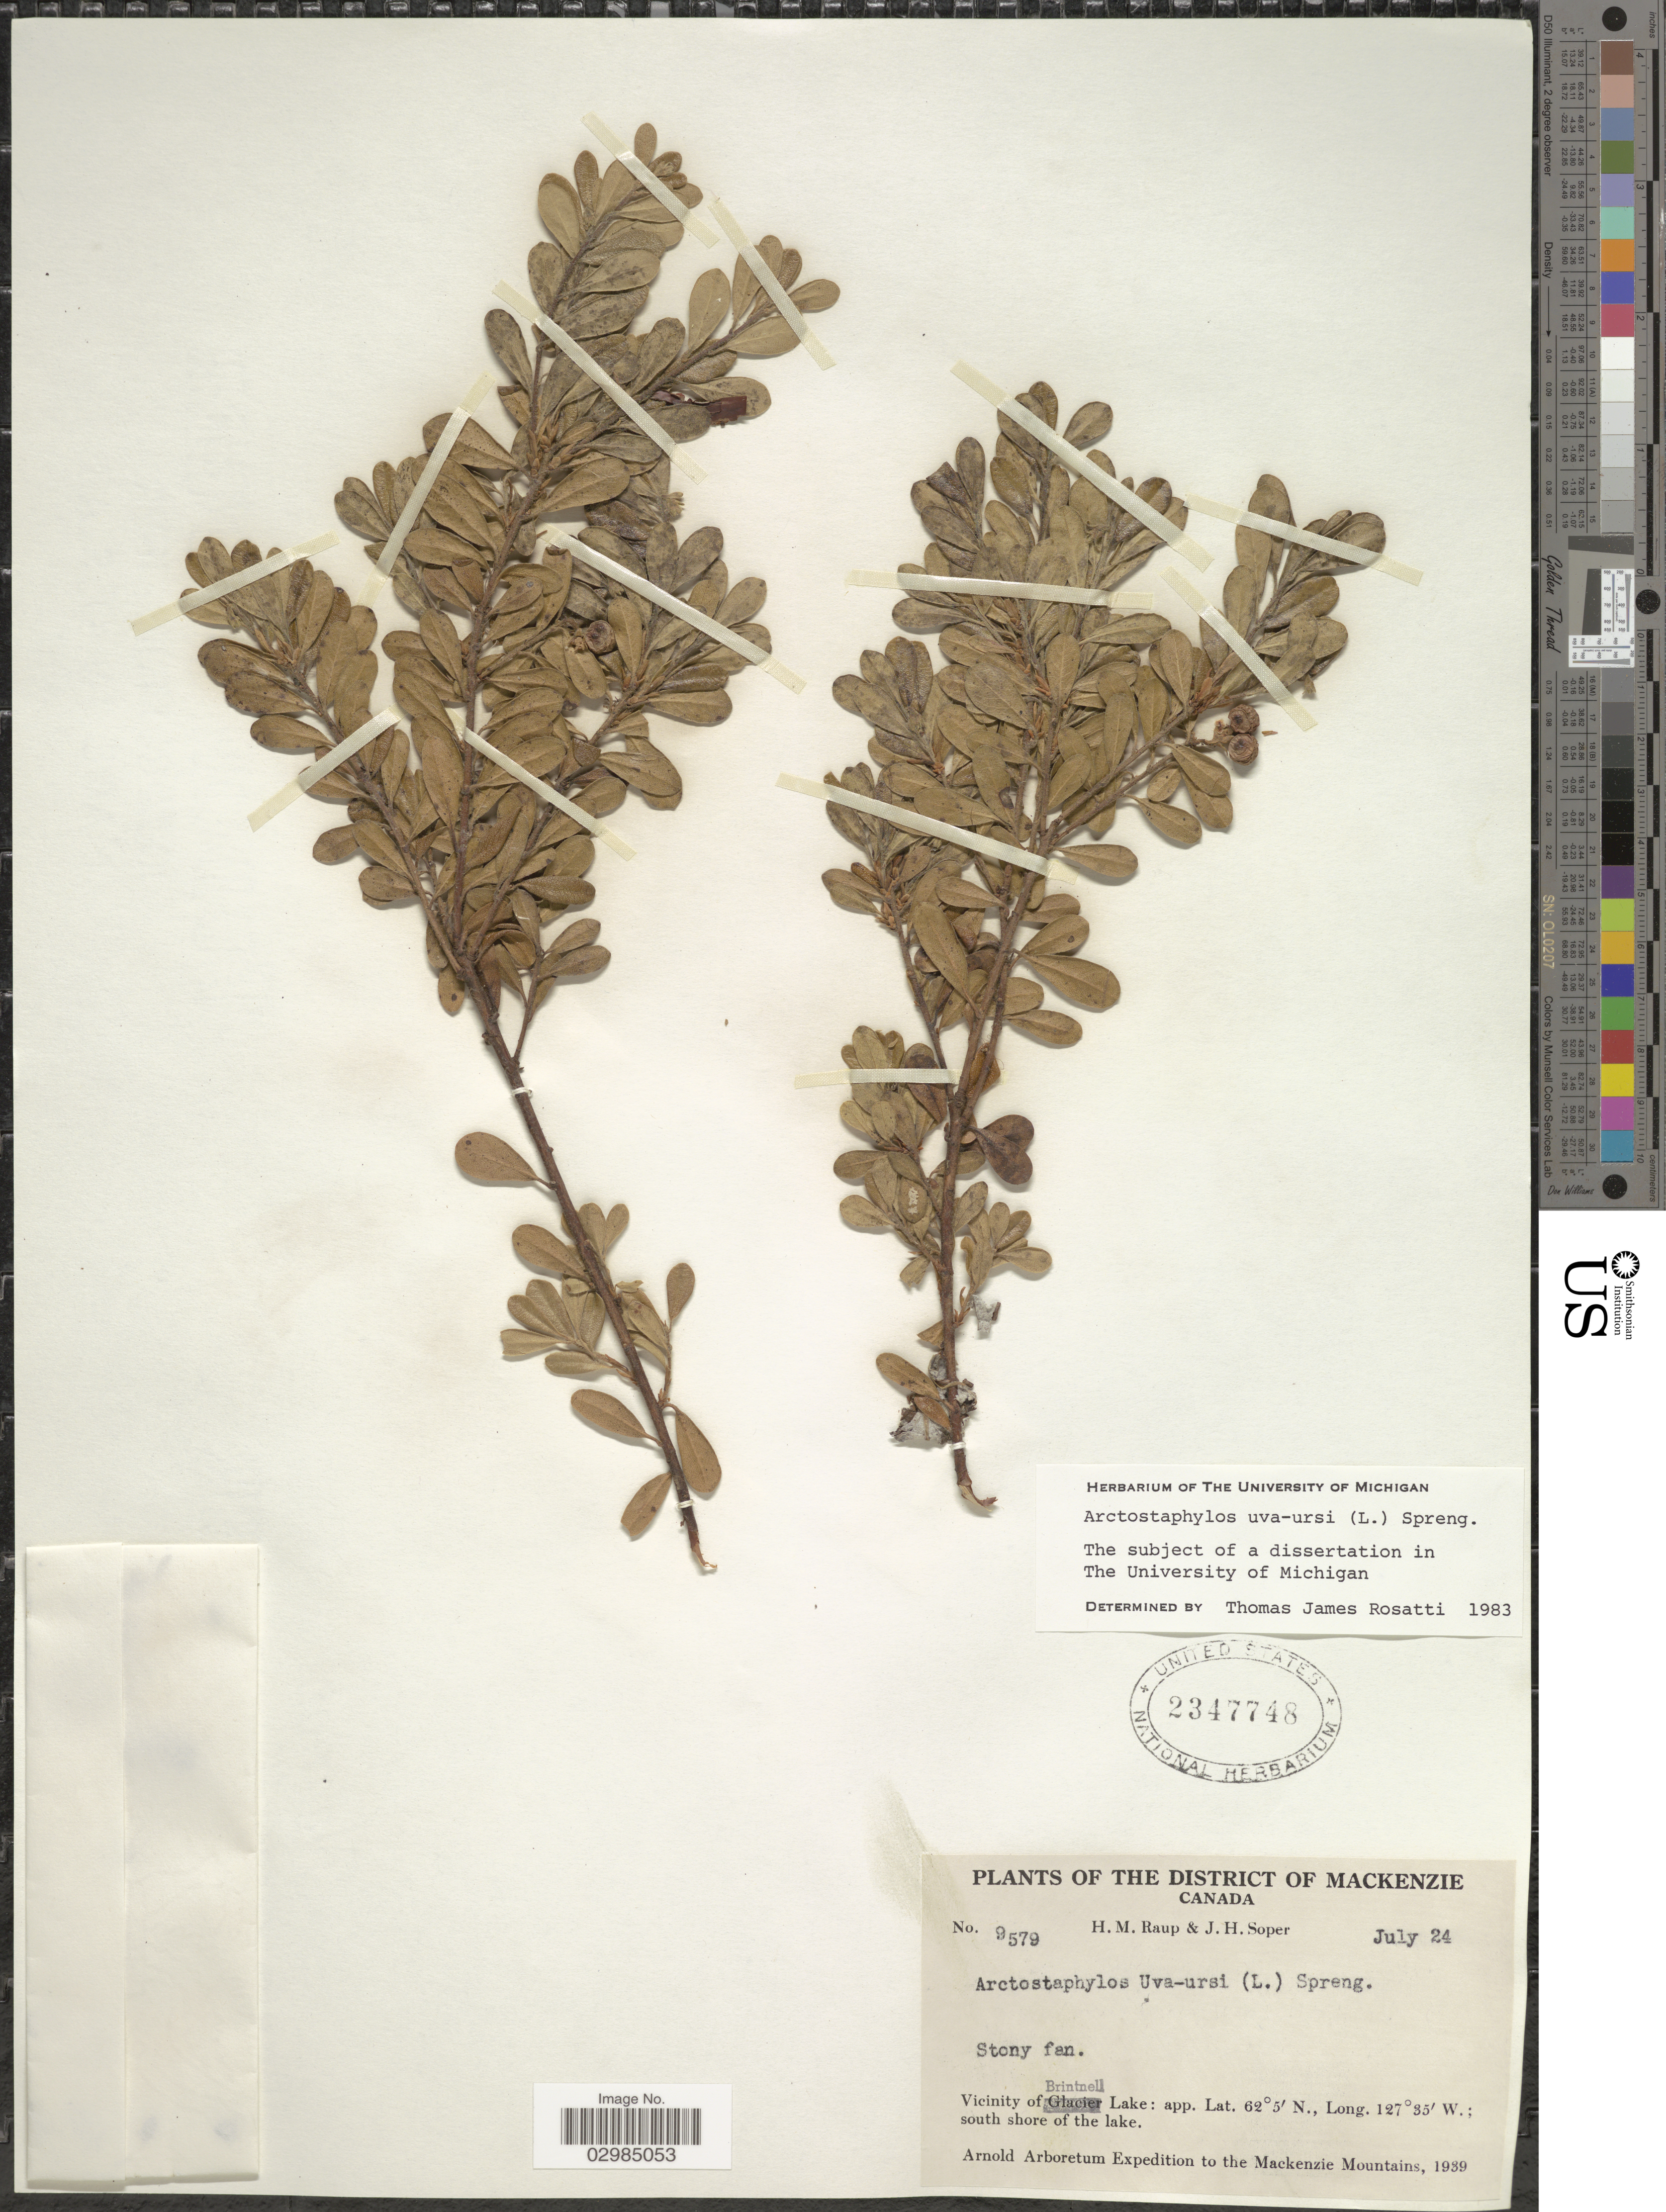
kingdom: Plantae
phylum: Tracheophyta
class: Magnoliopsida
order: Ericales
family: Ericaceae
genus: Arctostaphylos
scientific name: Arctostaphylos uva-ursi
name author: (L.) Spreng.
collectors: H. Raup & J. H. Soper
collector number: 9579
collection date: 1939-07-24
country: Canada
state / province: British Columbia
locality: The District of Mackenzie. Vicinity of Brintnell Lake; south shore of the lake.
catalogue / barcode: US 2347748